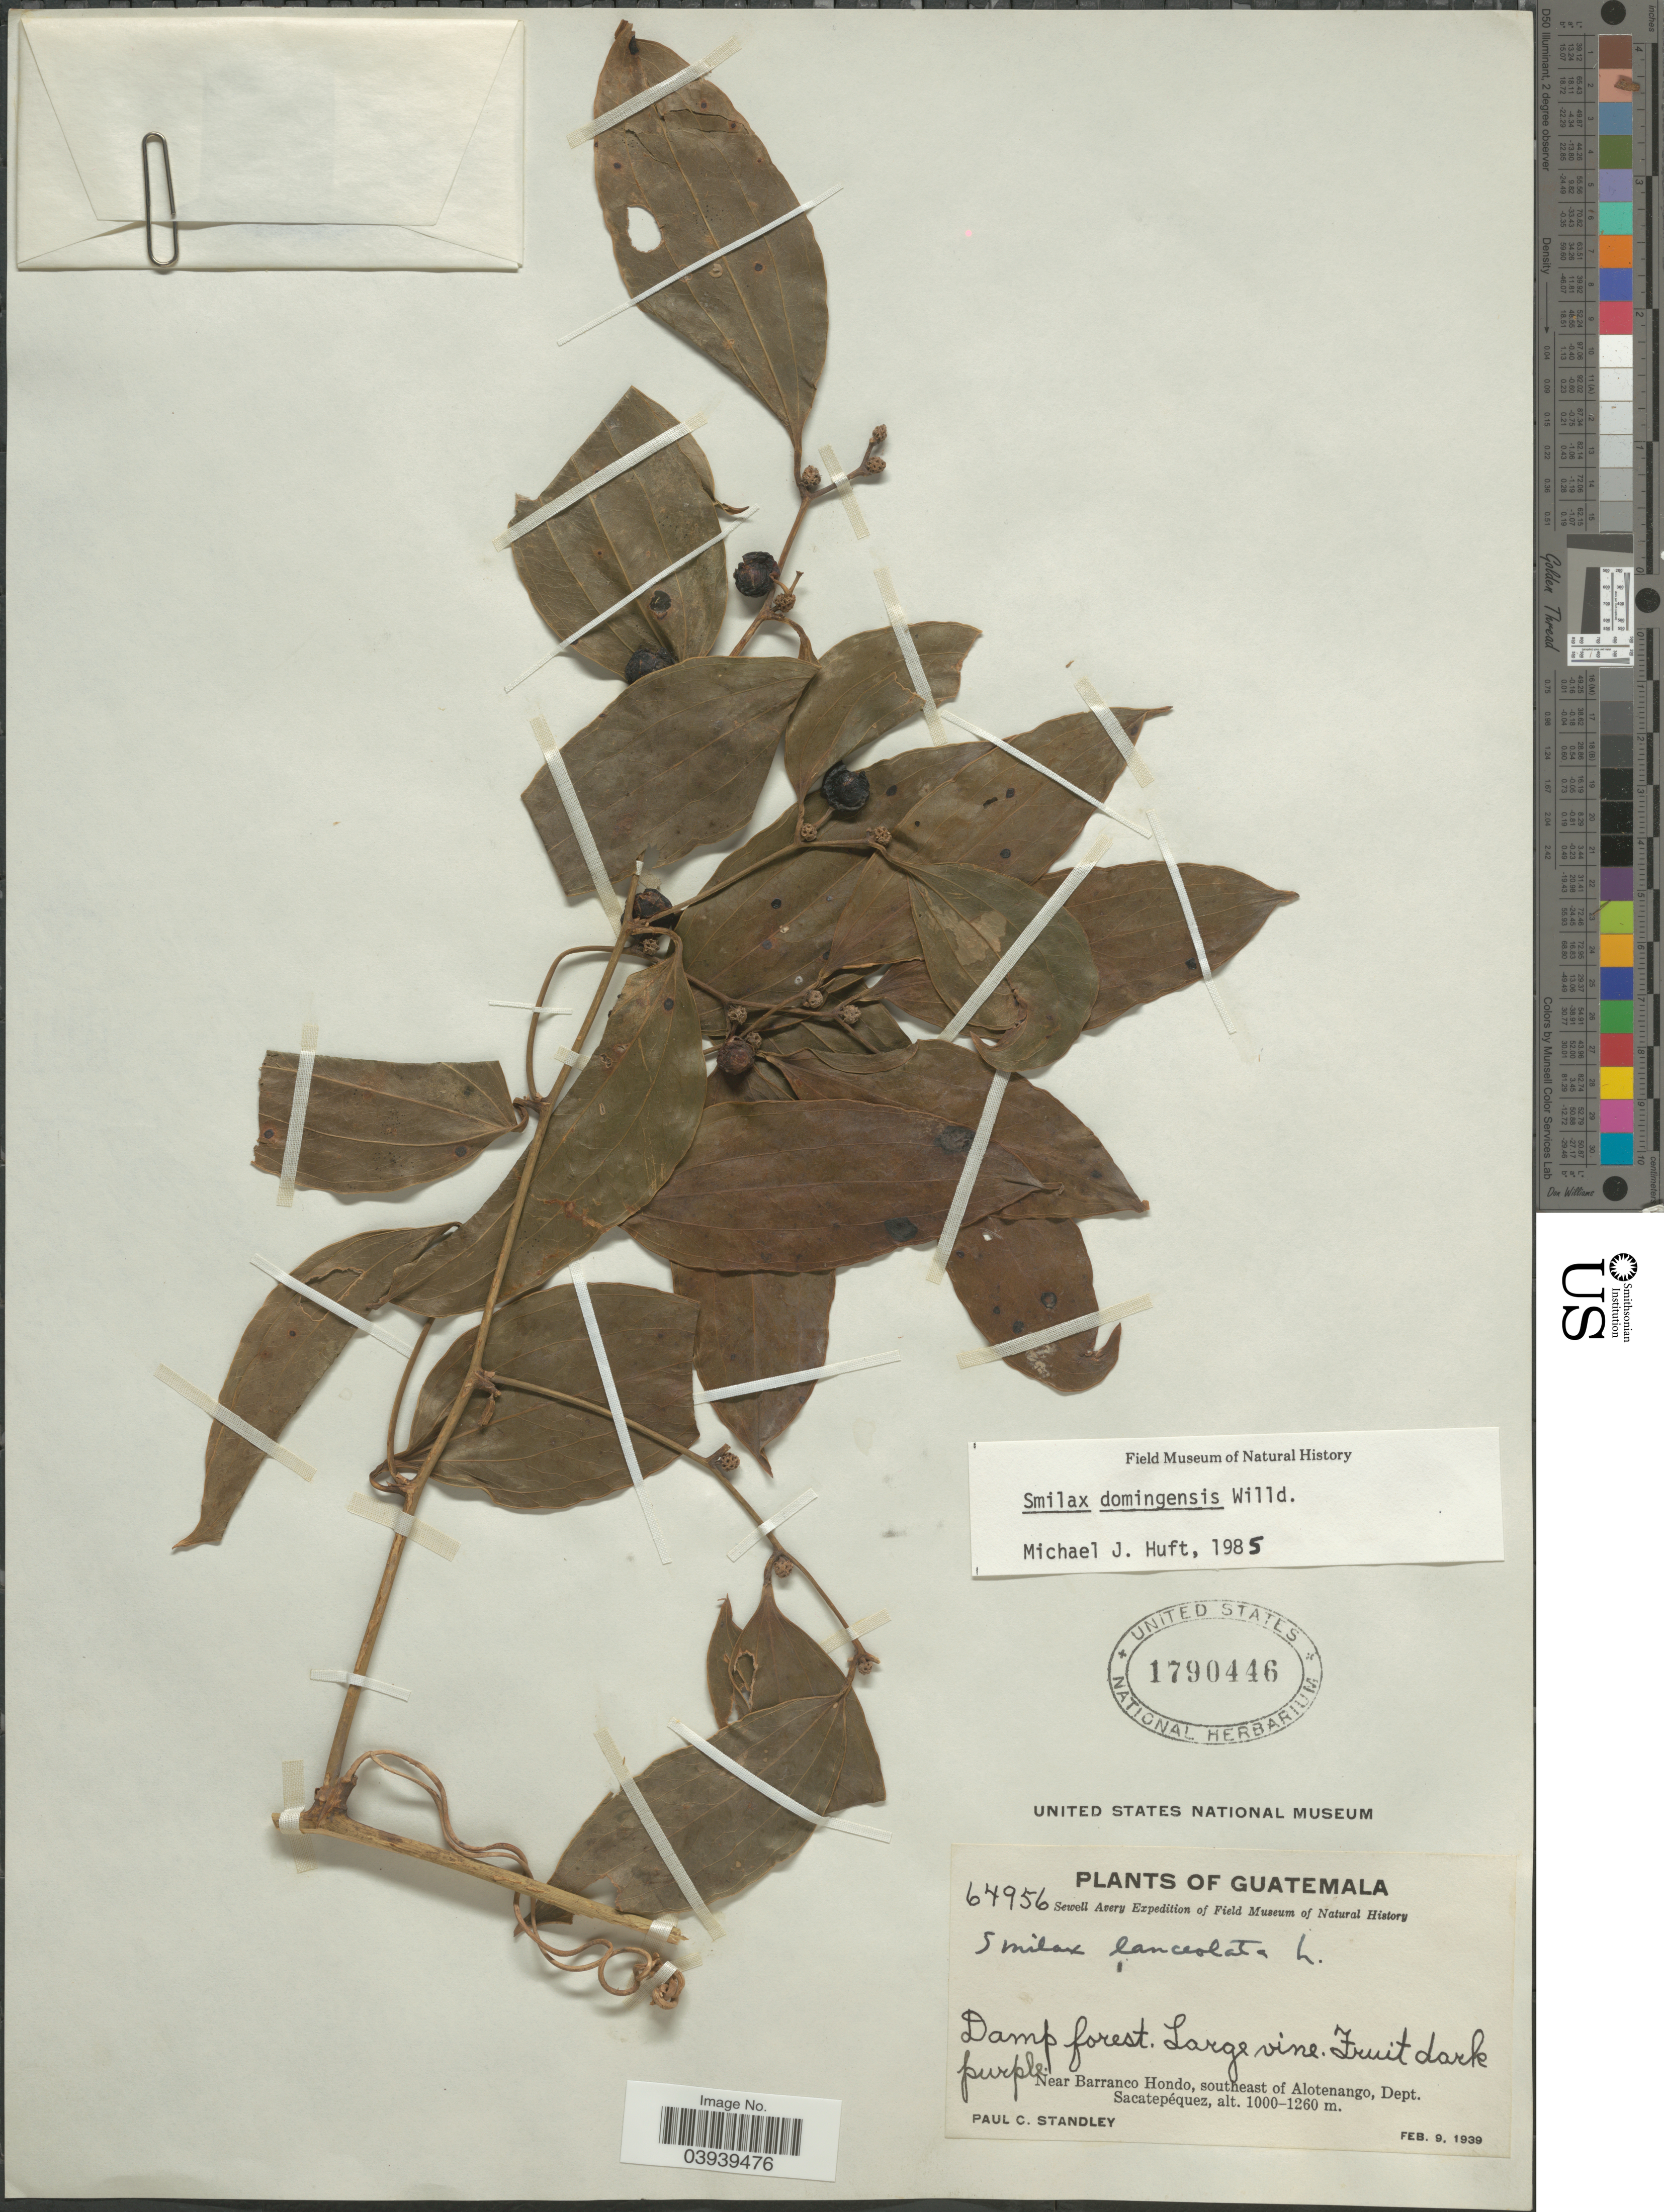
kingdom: Plantae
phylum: Tracheophyta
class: Liliopsida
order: Liliales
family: Smilacaceae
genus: Smilax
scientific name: Smilax domingensis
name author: Willd.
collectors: P. C. Standley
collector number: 64956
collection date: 1939-02-09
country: Guatemala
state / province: Sacatepequez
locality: Near Barranco Hondo, southeast of Alotenangom Dept. Sacatepéquez.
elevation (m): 1000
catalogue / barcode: US 1790446